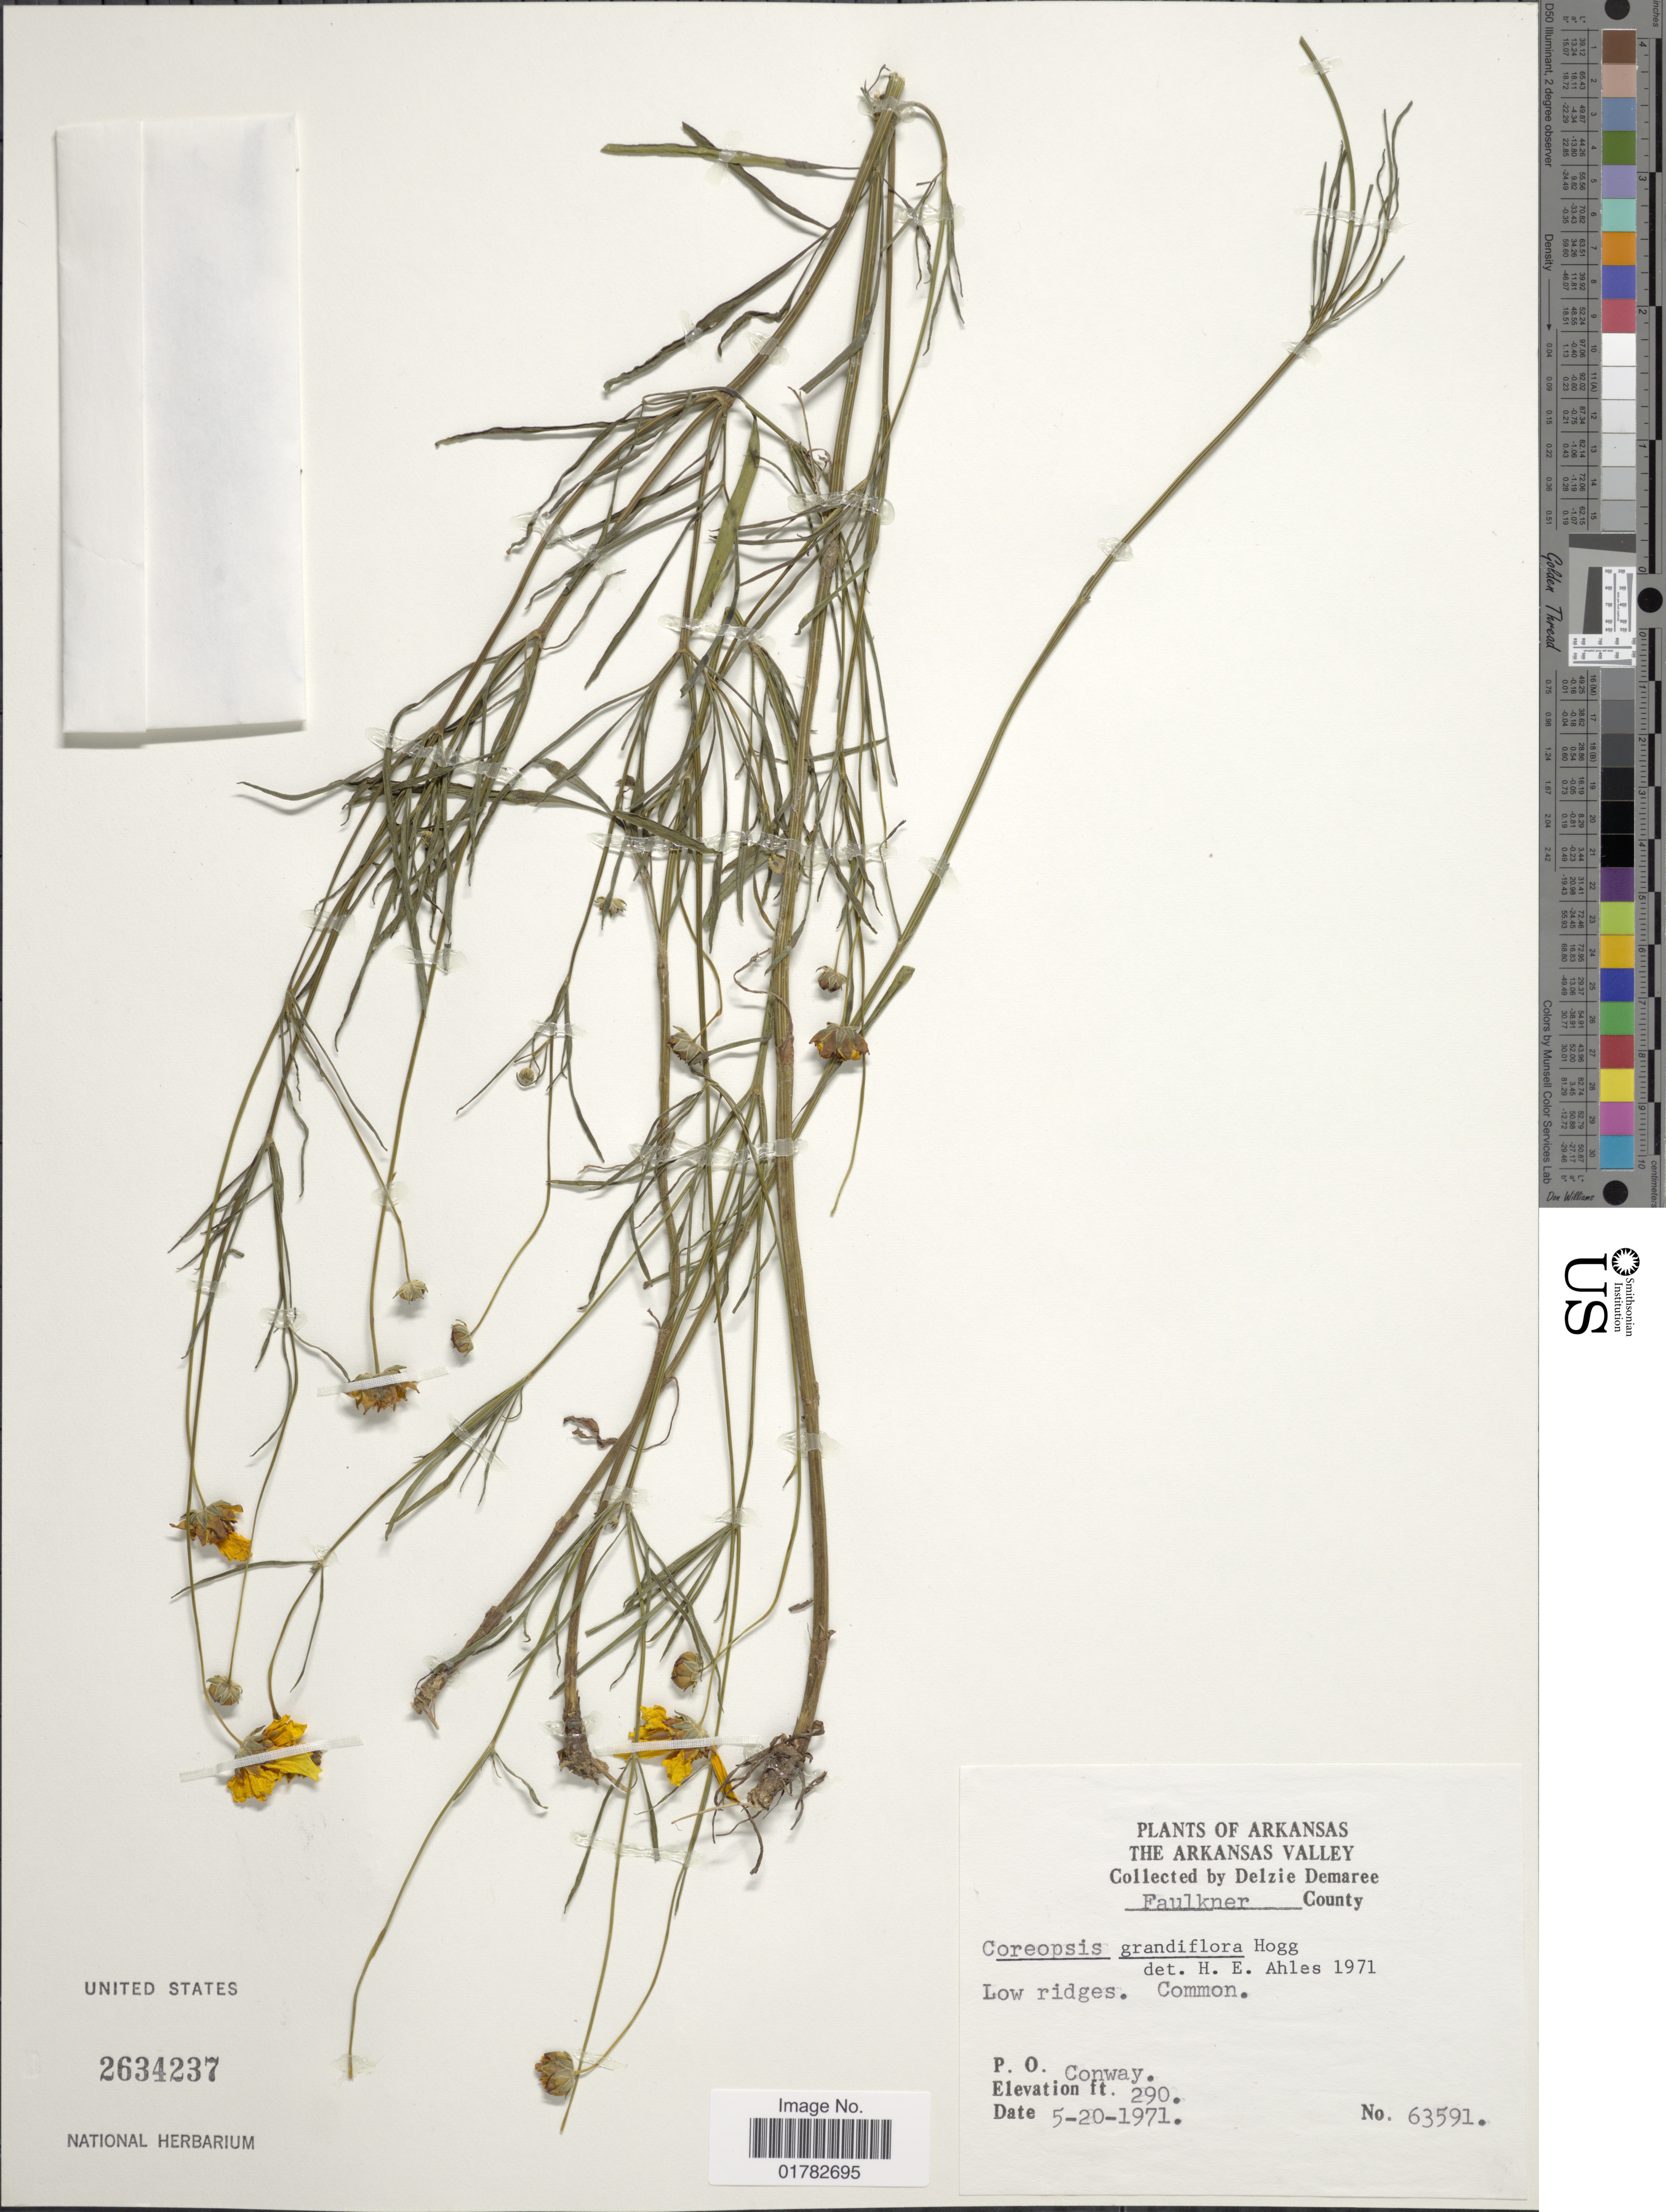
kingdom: Plantae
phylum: Tracheophyta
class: Magnoliopsida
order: Asterales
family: Asteraceae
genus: Coreopsis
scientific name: Coreopsis grandiflora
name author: Nutt.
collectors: D. Demaree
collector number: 63591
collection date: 1971-05-20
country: United States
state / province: Arkansas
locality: Faulkner County, P.O. Conway, low ridges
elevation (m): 88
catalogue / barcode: US 2634237